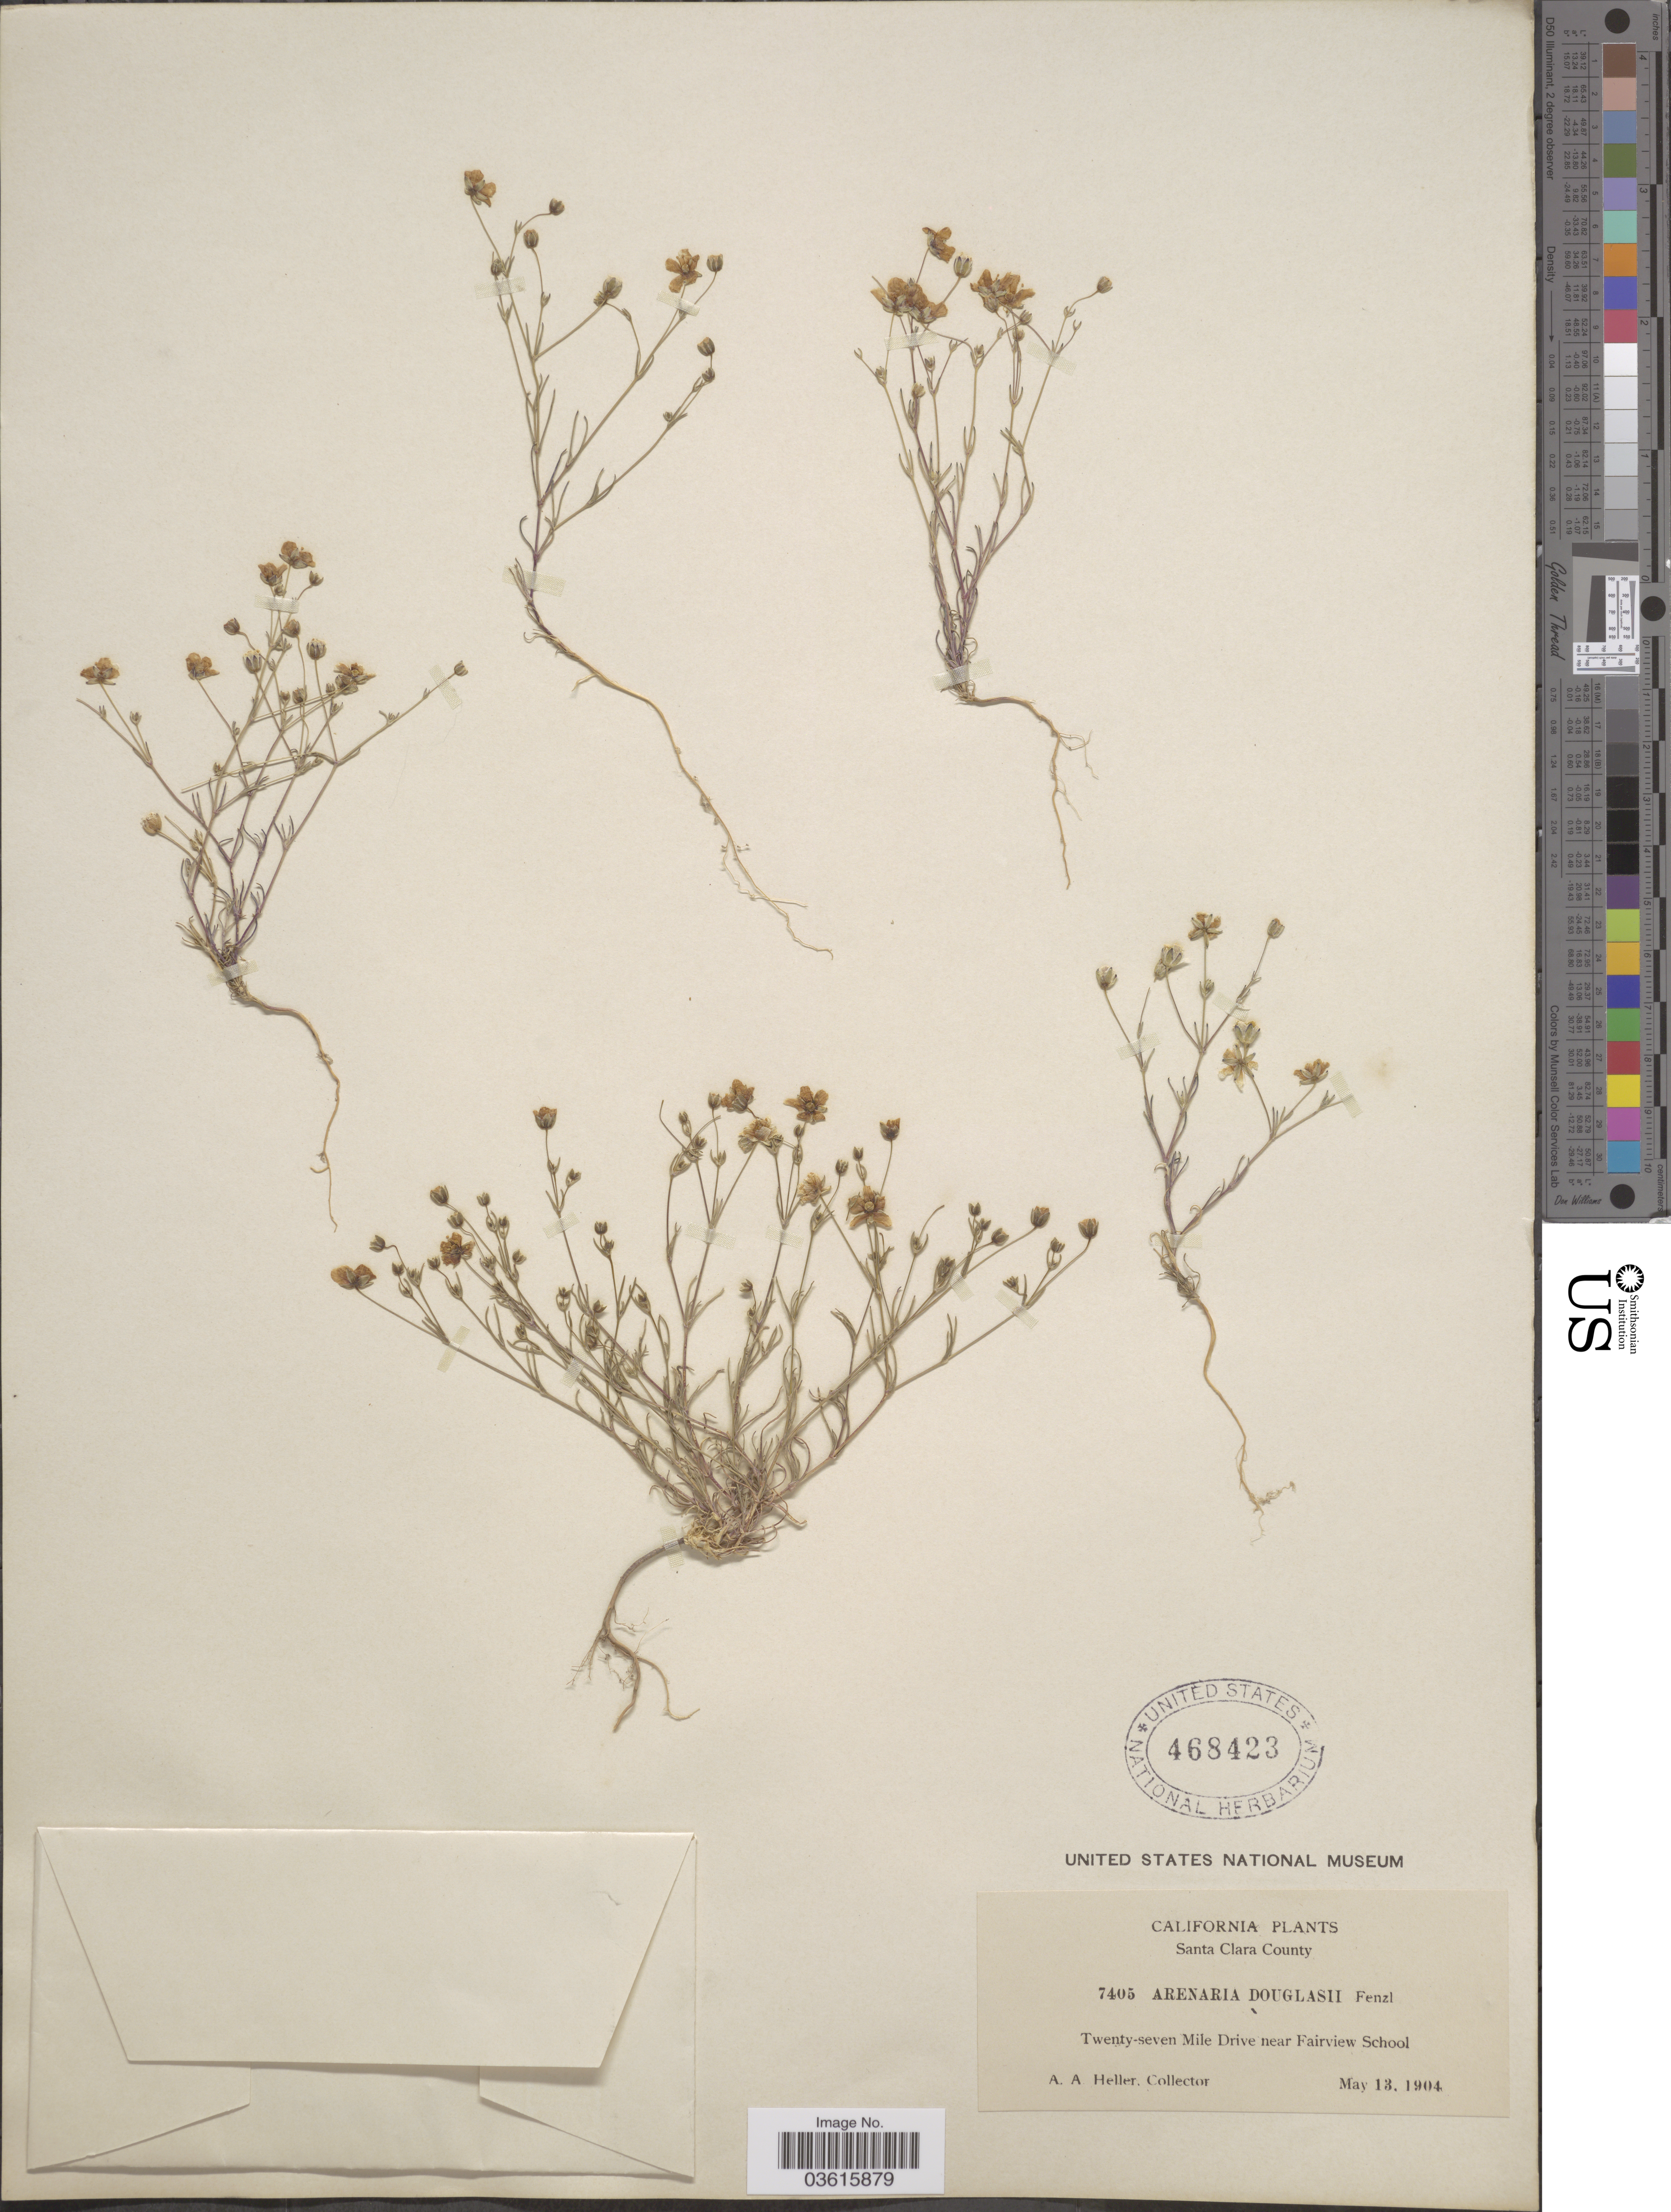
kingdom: Plantae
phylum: Tracheophyta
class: Magnoliopsida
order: Caryophyllales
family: Caryophyllaceae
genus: Minuartia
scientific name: Minuartia douglasii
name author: Mattf.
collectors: A. A. Heller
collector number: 7405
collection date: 1904-05-13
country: United States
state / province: California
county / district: Santa Clara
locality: Santa Clara County. Twenty-seven Mile Drive near Fairview School.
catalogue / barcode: US 468423